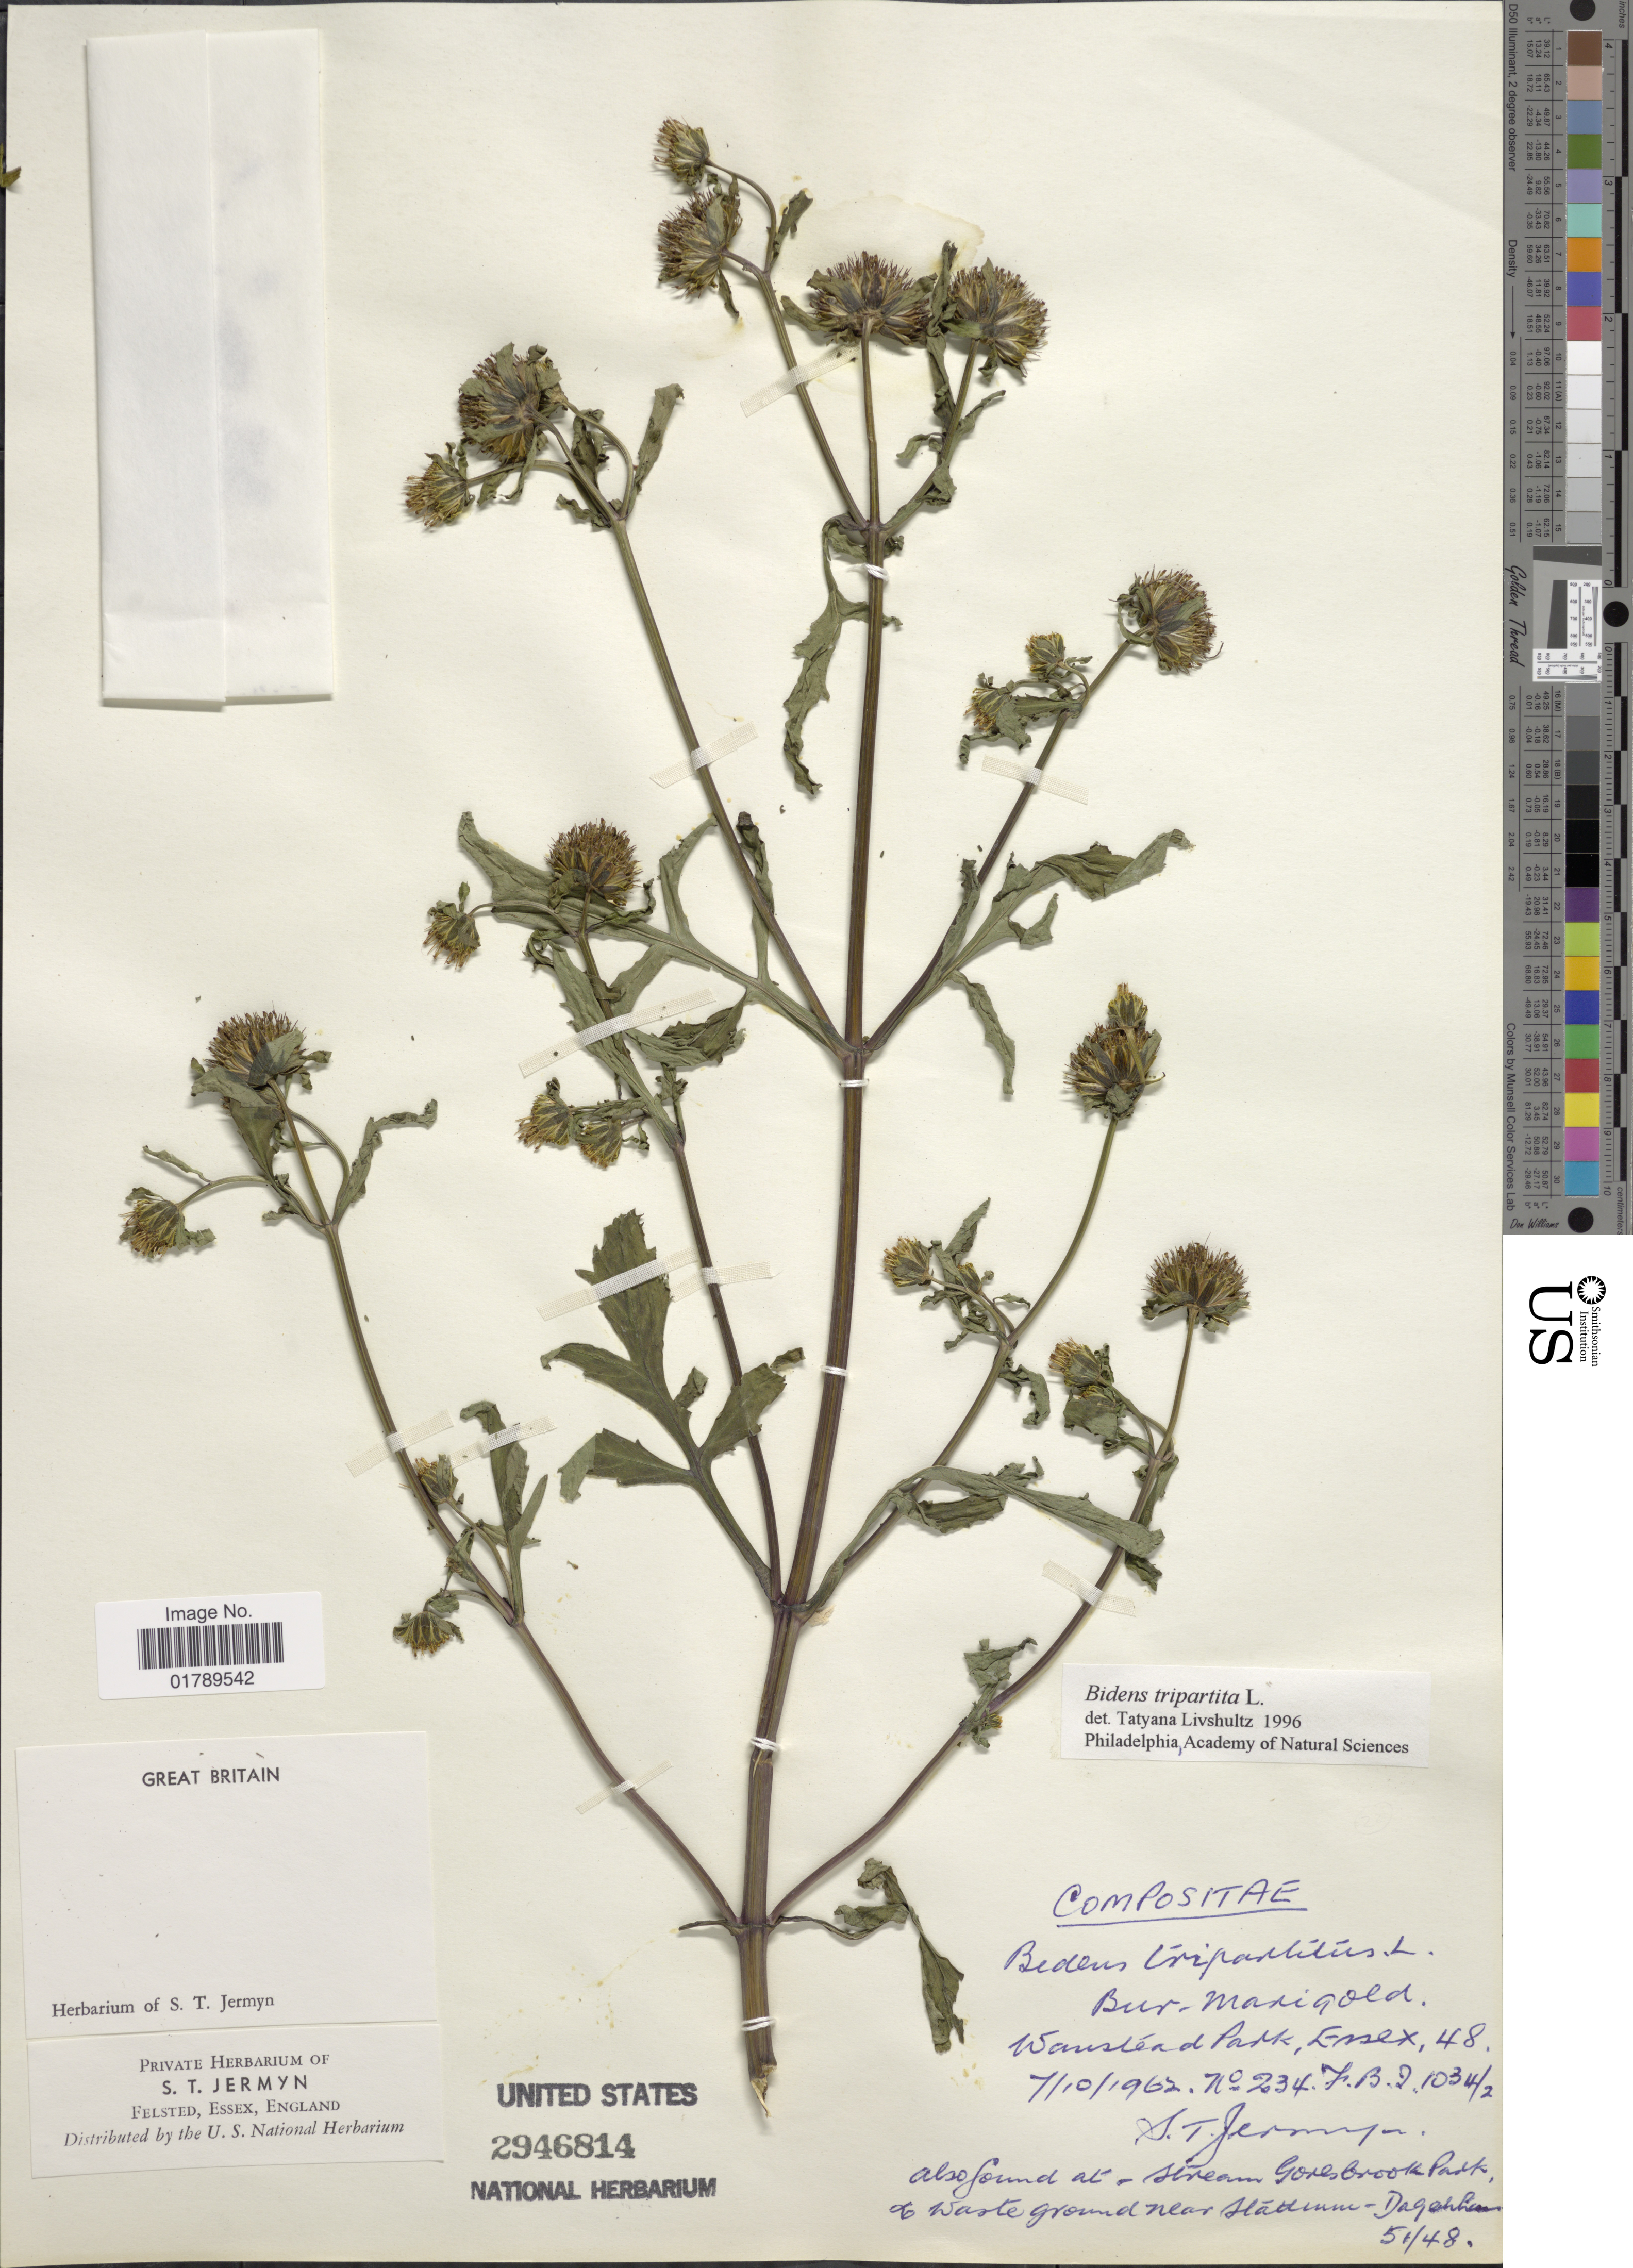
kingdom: Plantae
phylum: Tracheophyta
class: Magnoliopsida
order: Asterales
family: Asteraceae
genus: Bidens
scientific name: Bidens tripartita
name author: L.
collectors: S. Jermyn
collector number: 234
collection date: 1962-10-07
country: United Kingdom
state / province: England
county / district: Essex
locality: Wansstead park, Essex. also found at stream Goresbrook park of waste ground near Stadium, Dagenham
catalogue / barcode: US 2946814